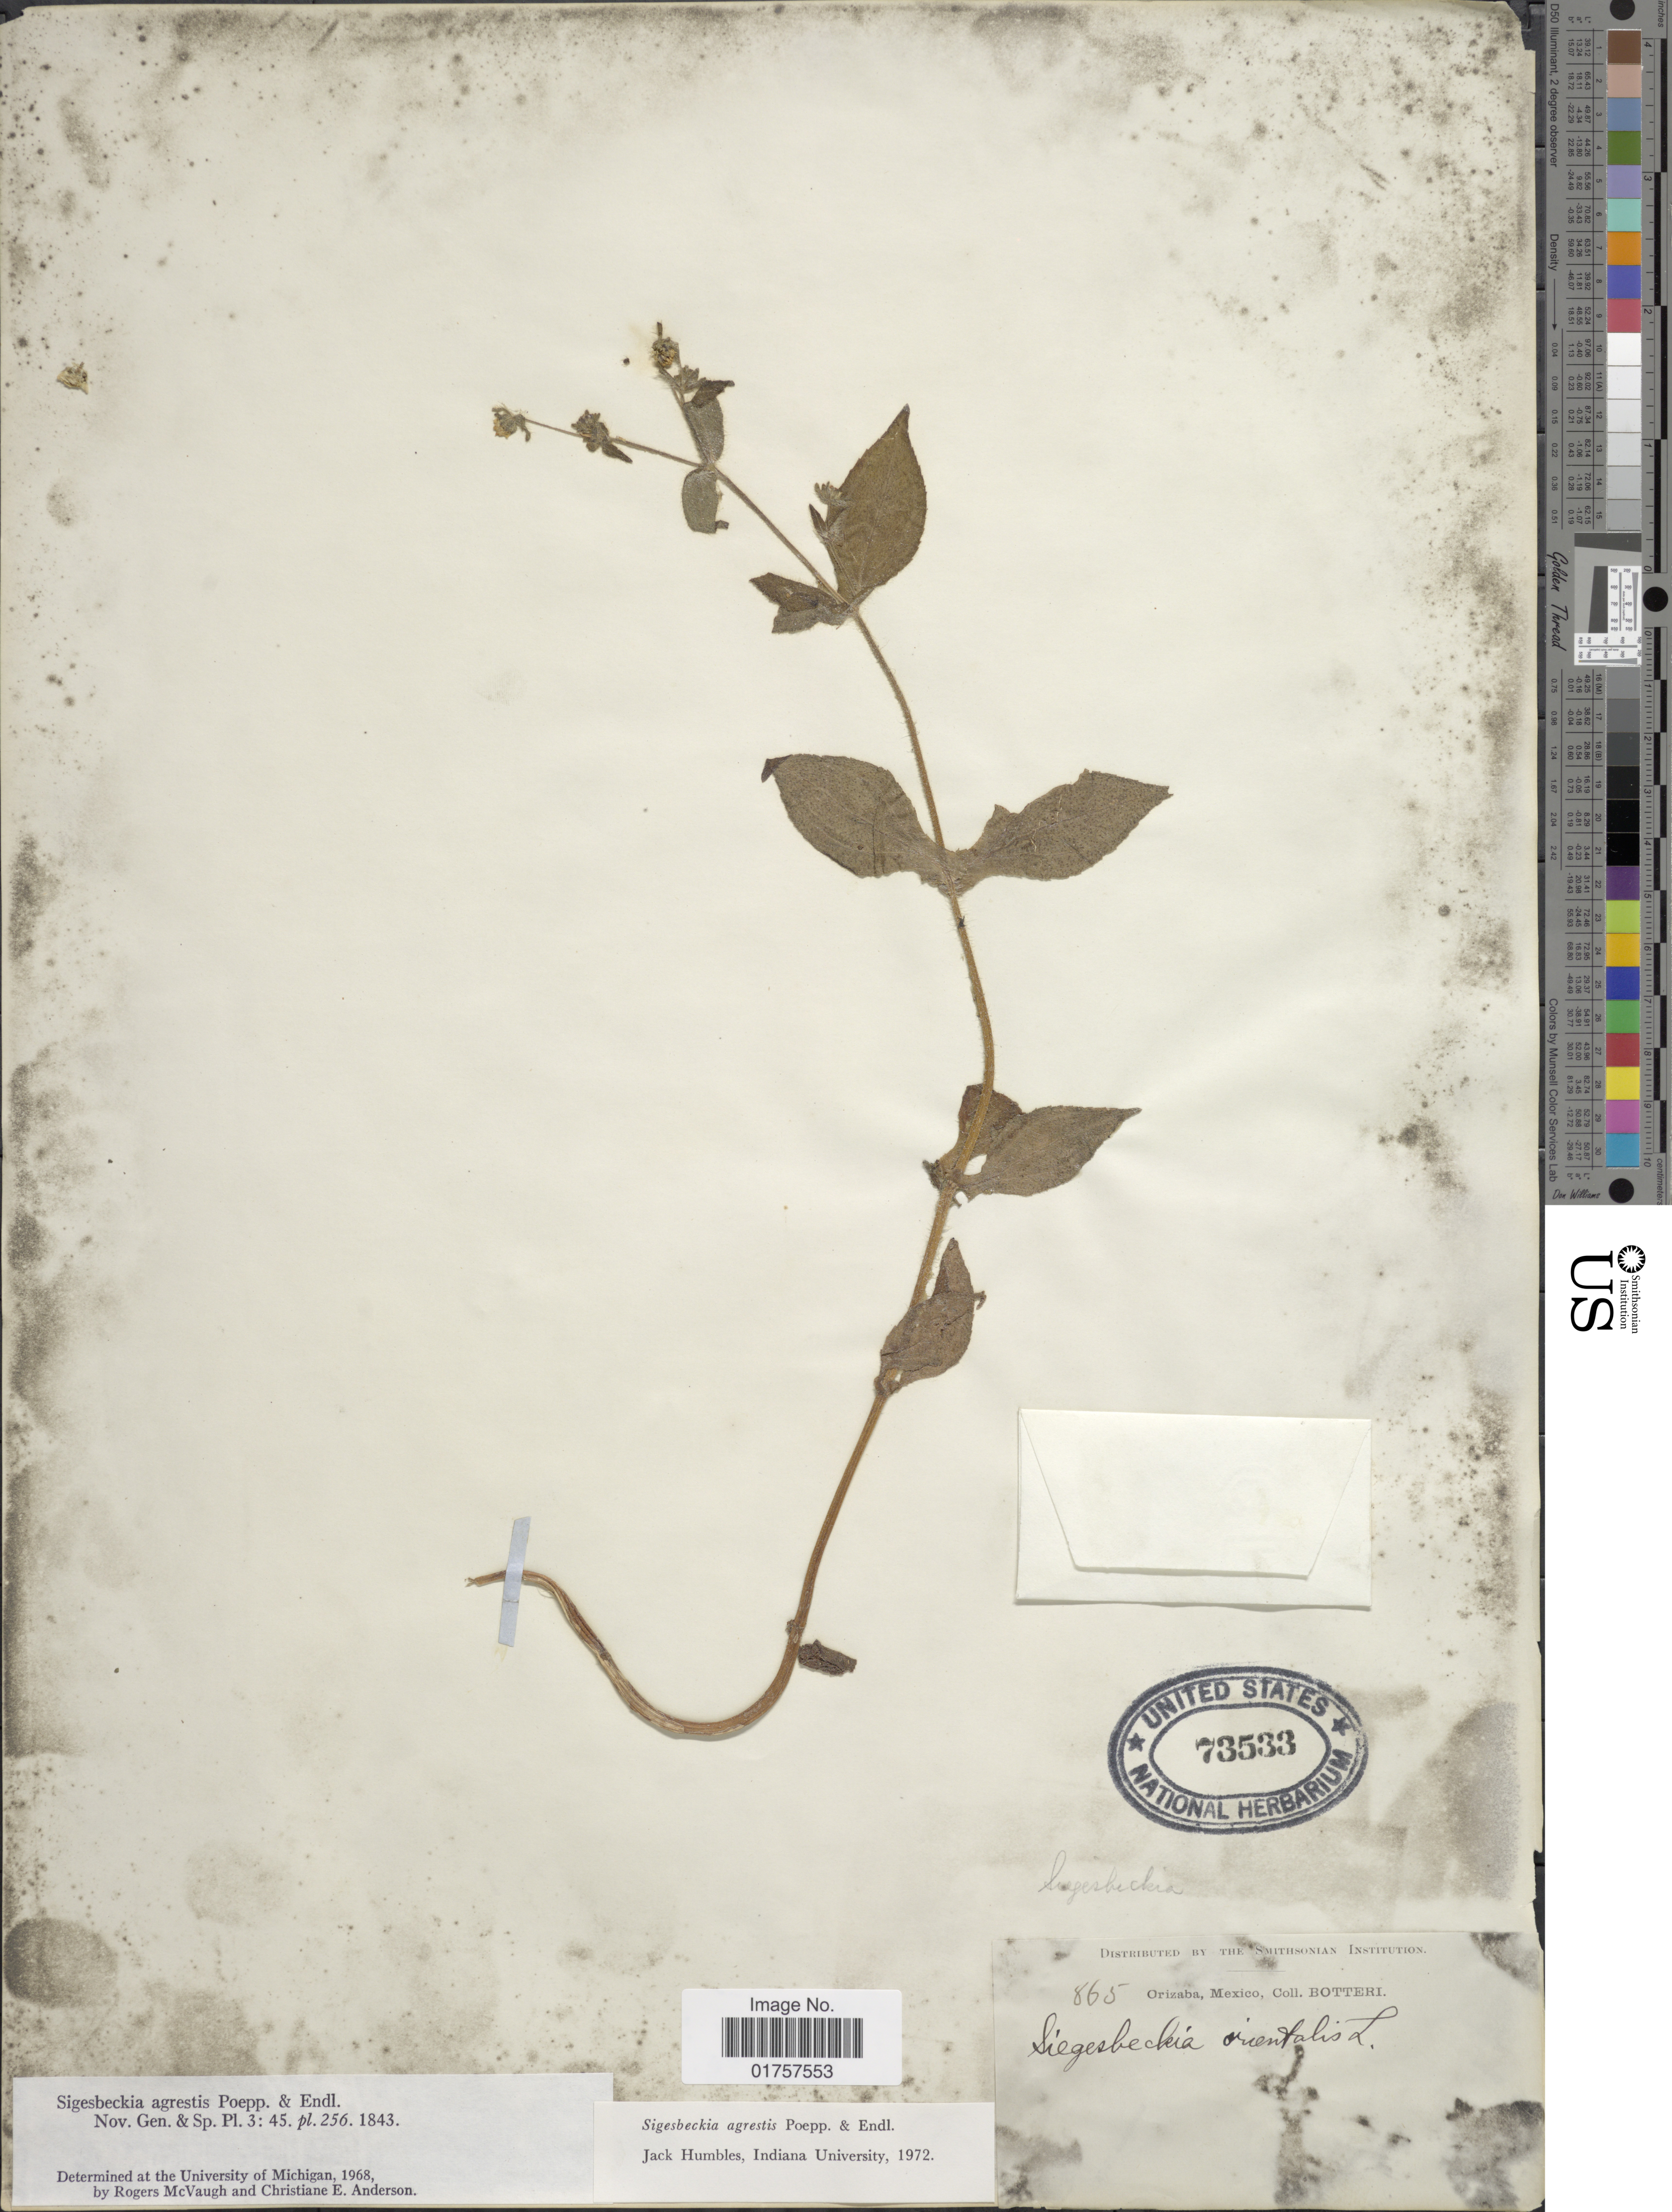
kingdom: Plantae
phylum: Tracheophyta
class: Magnoliopsida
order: Asterales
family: Asteraceae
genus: Sigesbeckia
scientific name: Sigesbeckia agrestis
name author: Poepp.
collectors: -. Botteri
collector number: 865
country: Mexico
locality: Orizaba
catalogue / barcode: US 73533